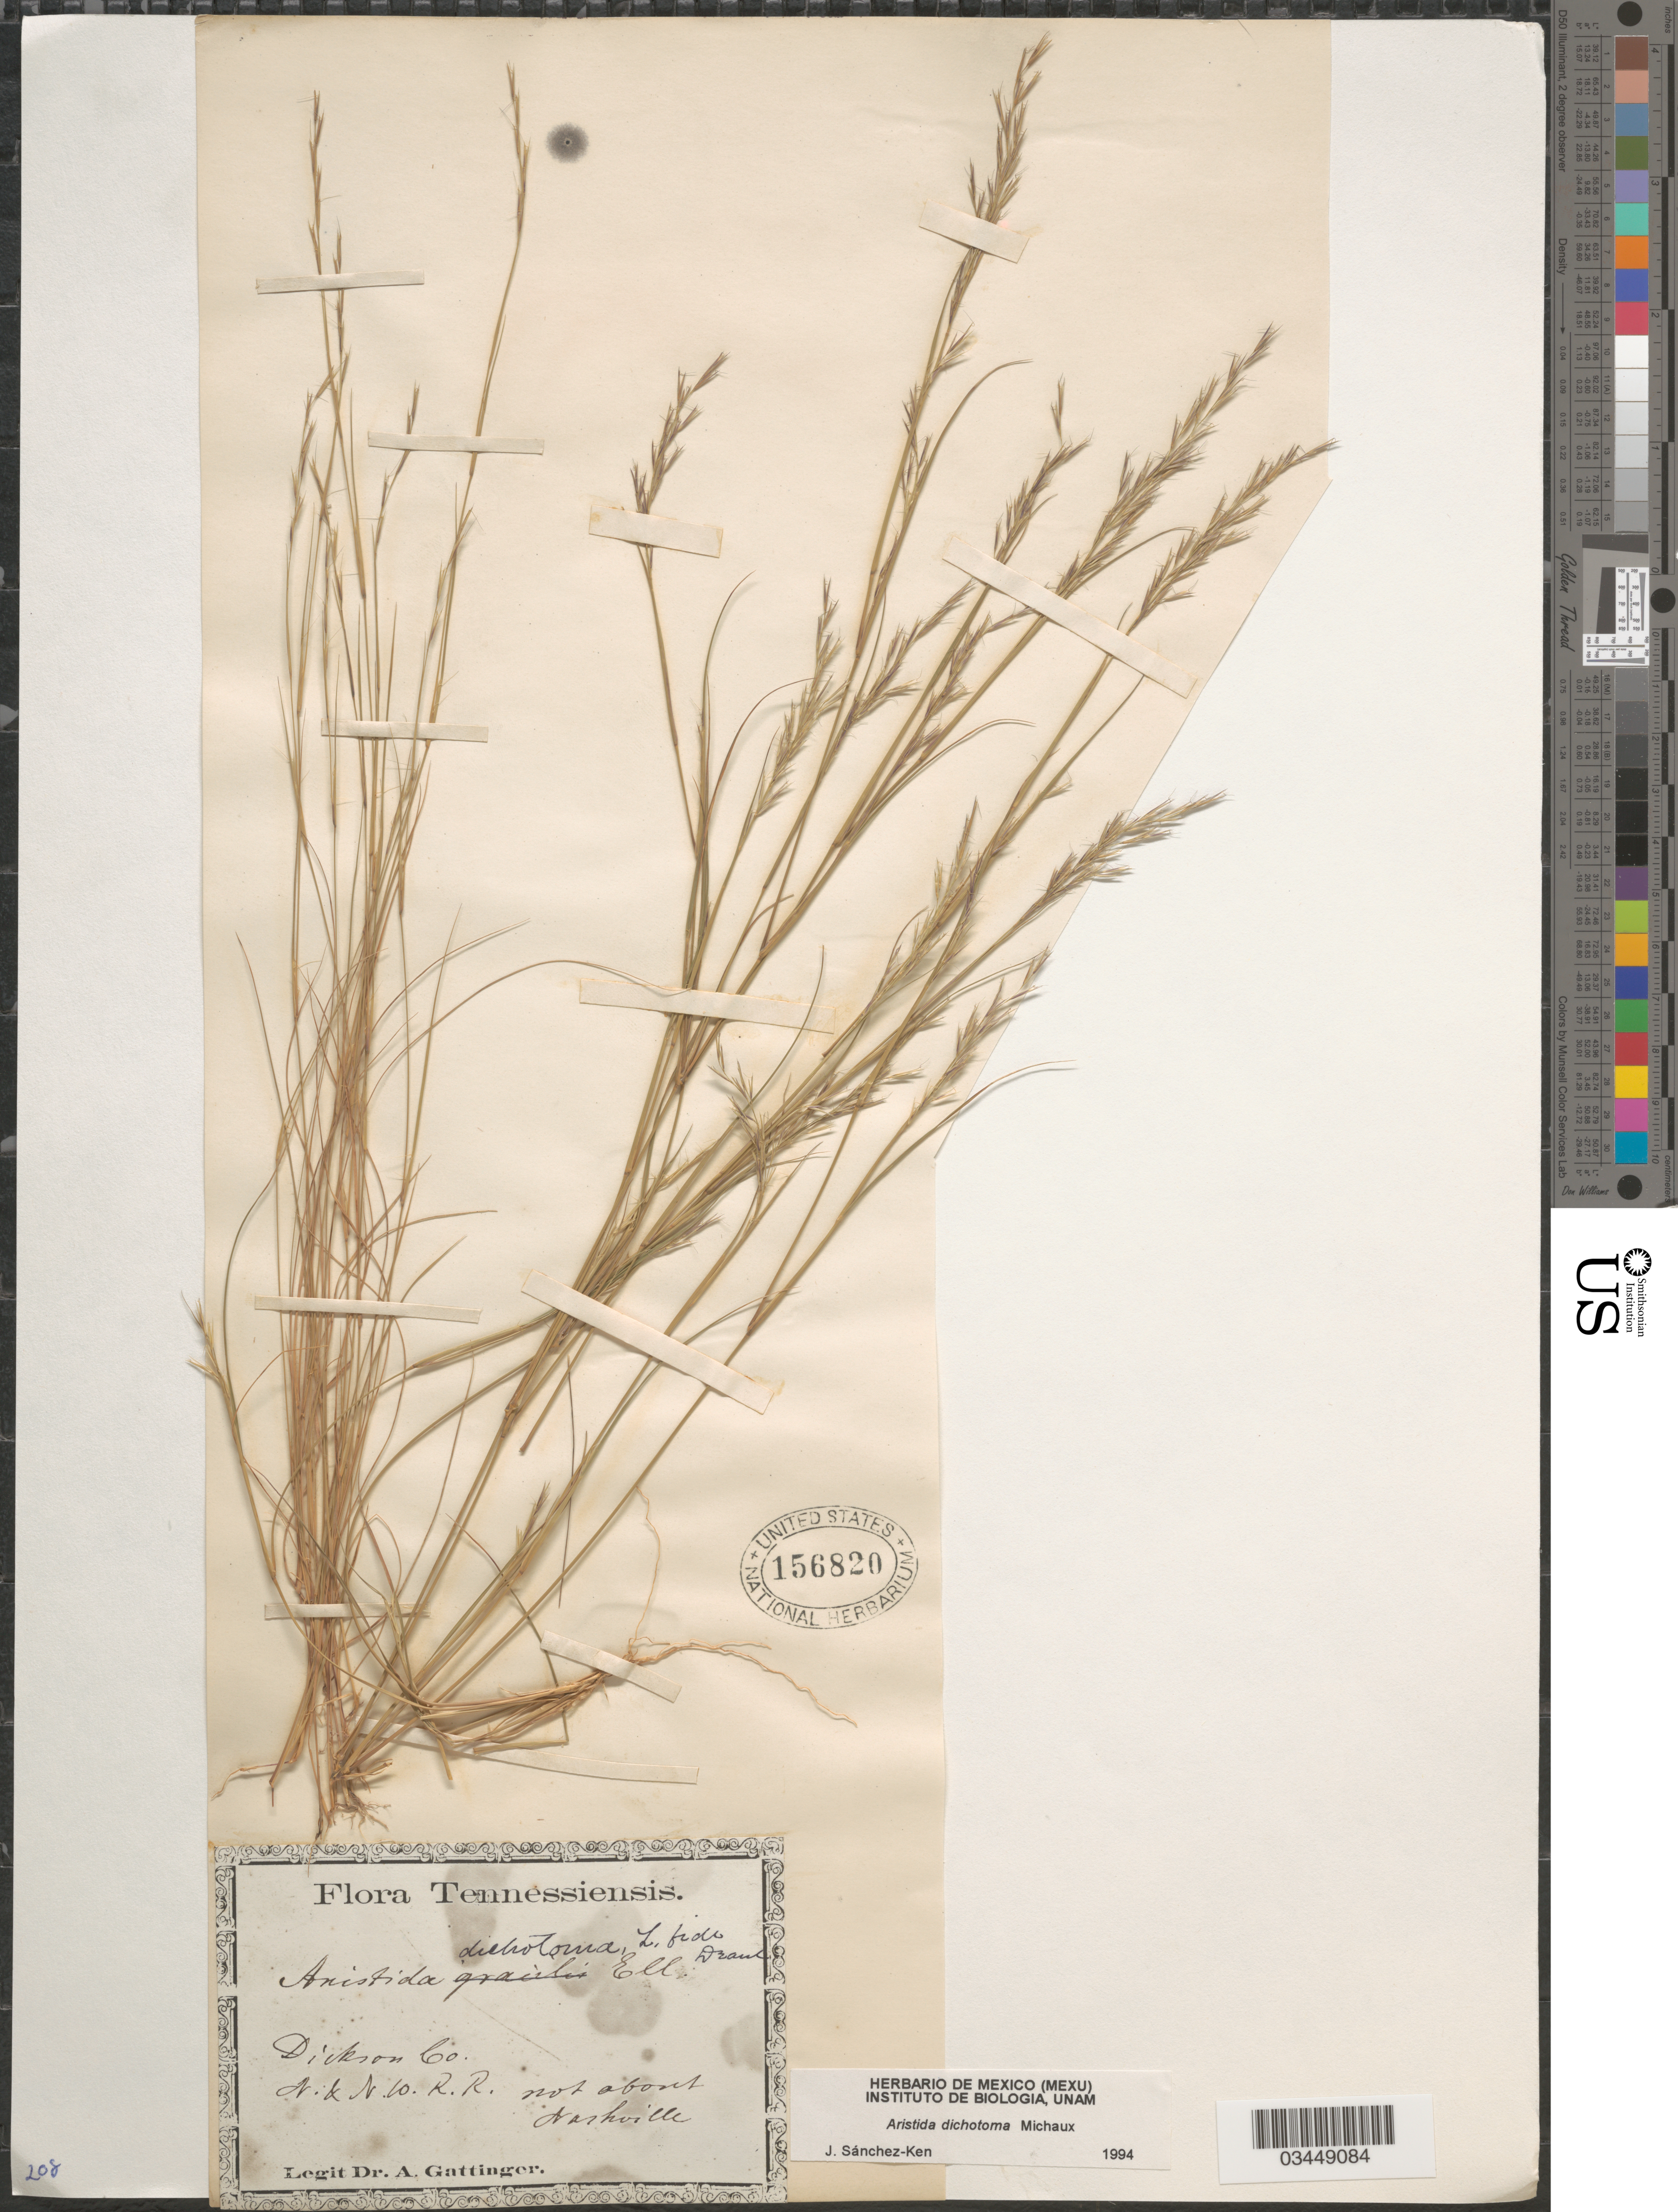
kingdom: Plantae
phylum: Tracheophyta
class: Liliopsida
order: Poales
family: Poaceae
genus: Aristida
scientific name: Aristida dichotoma var. dichotoma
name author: Michx.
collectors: A. Gattinger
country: United States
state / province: Tennessee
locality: Dickson Co. N. & N. D. R. R. not abort Nashville.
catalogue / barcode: US 156820